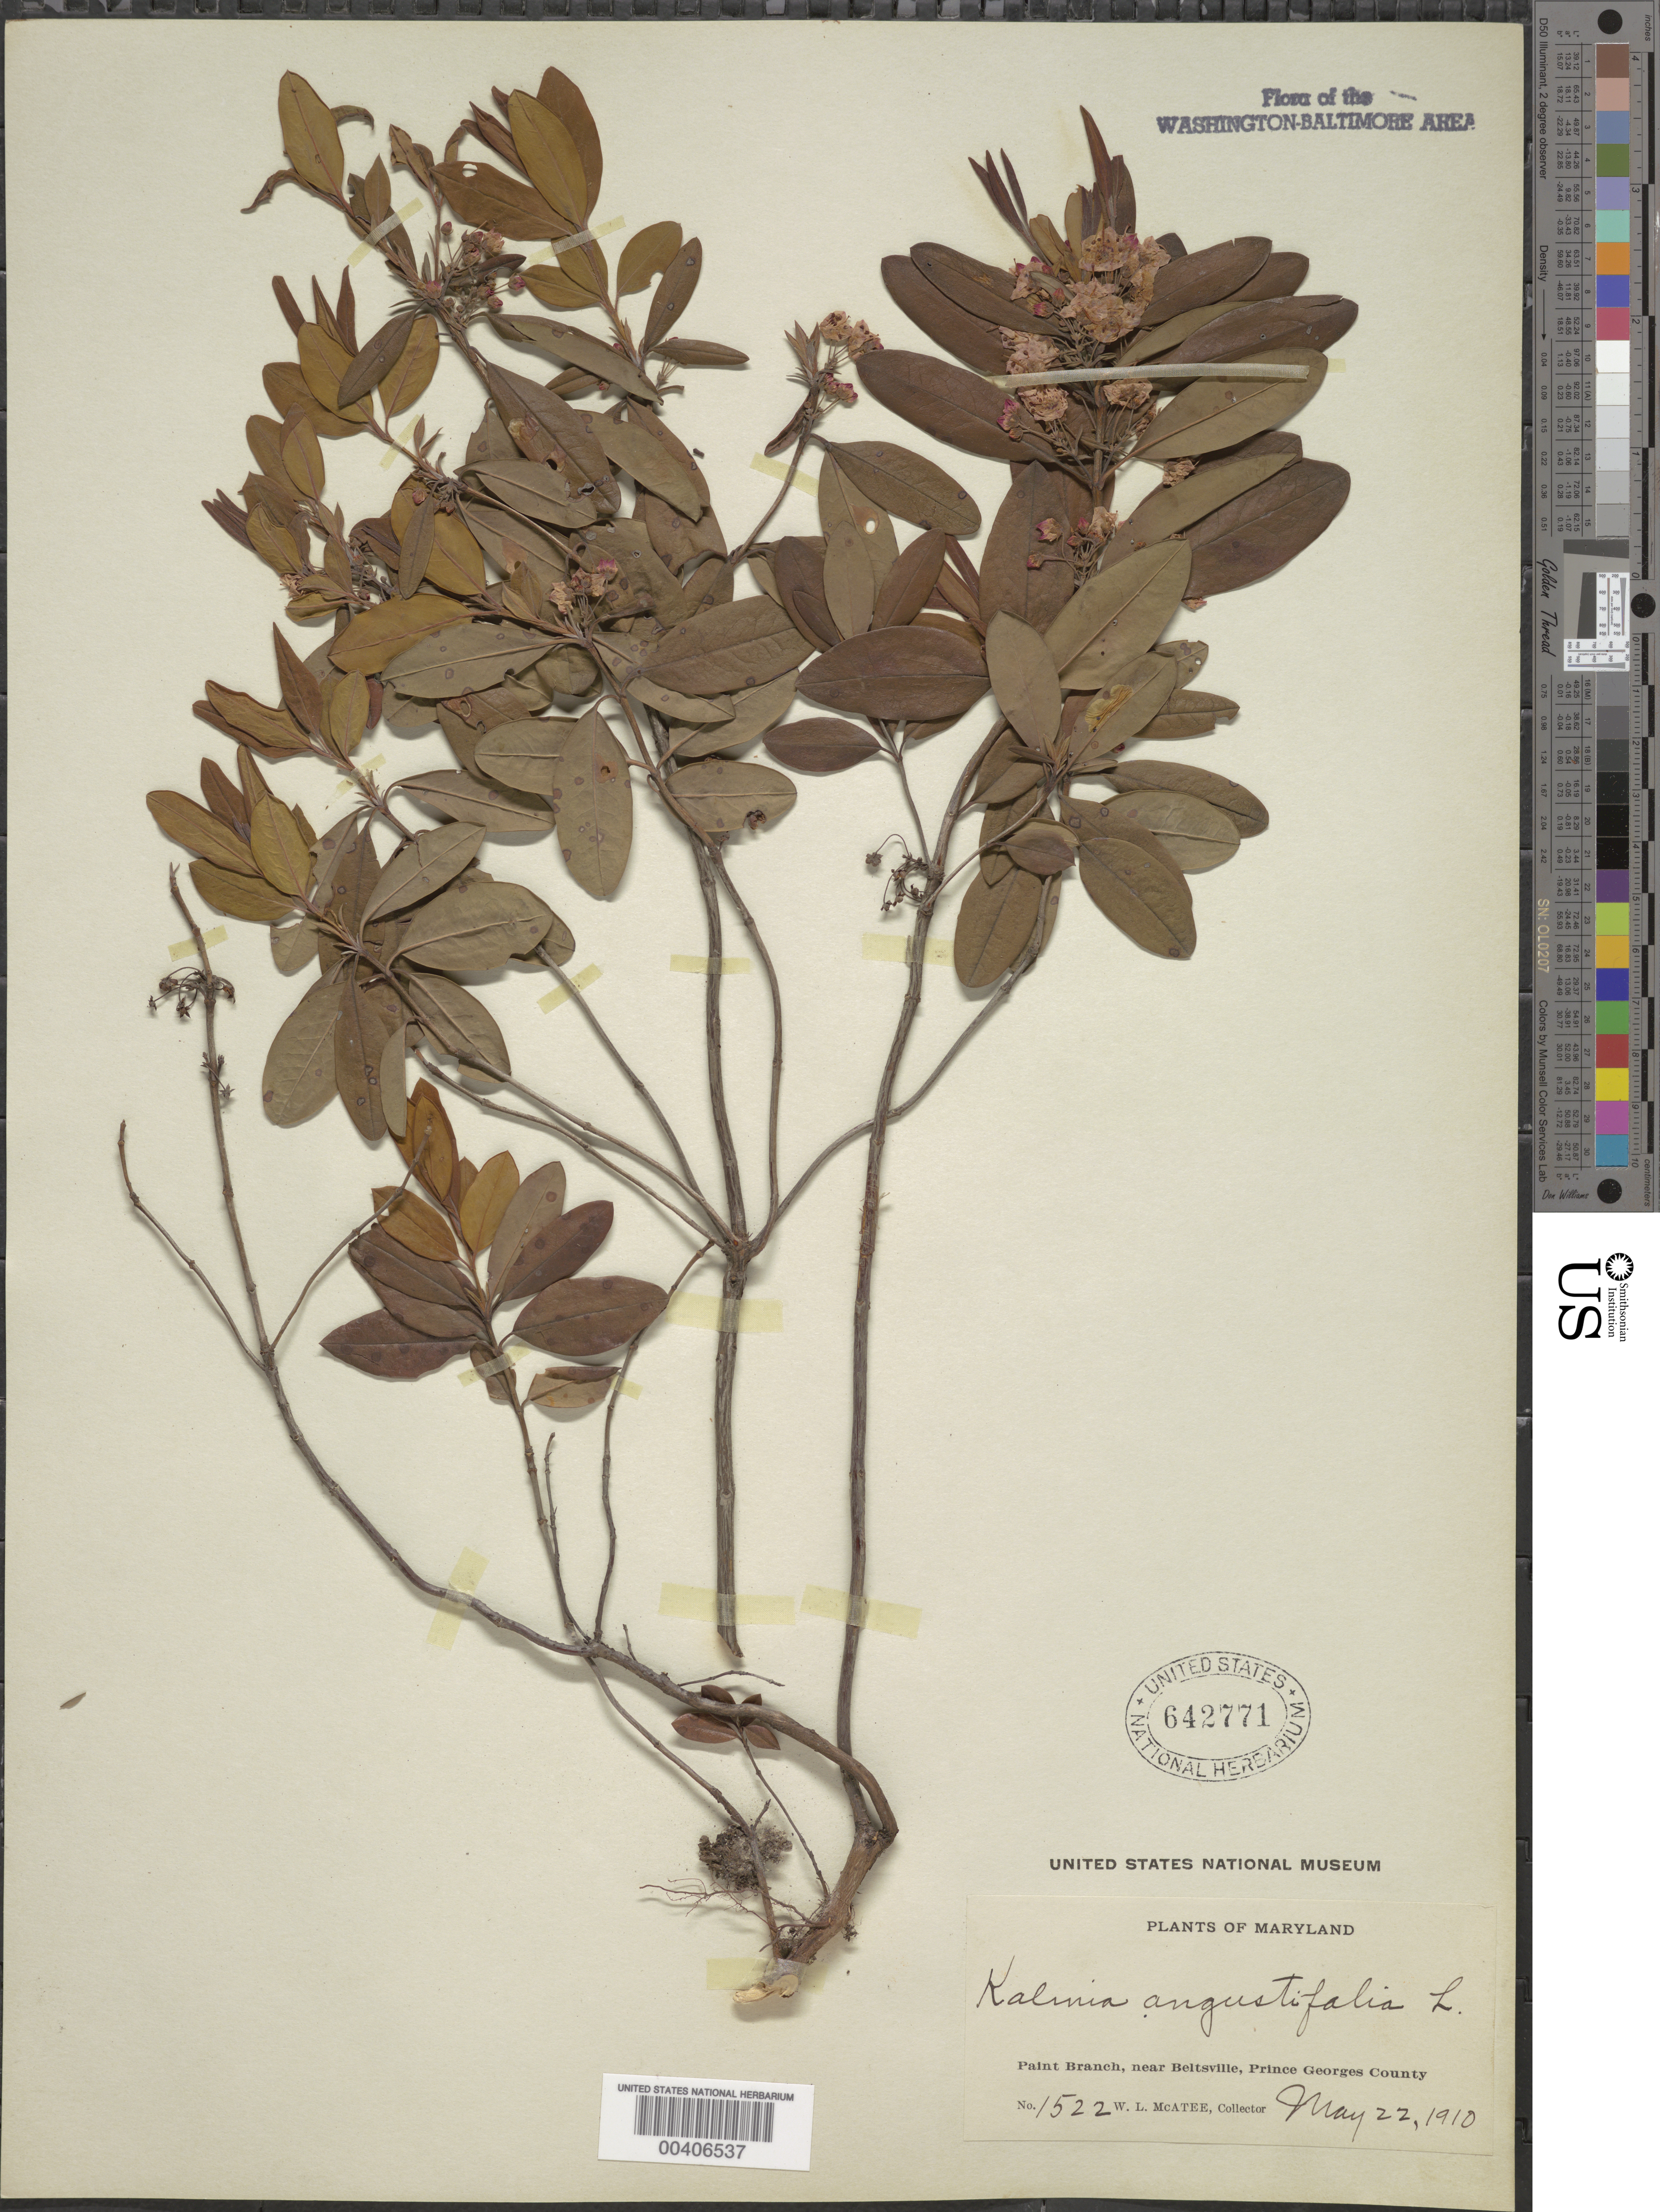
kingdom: Plantae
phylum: Tracheophyta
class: Magnoliopsida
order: Ericales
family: Ericaceae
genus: Kalmia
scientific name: Kalmia angustifolia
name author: L.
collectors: W. McAtee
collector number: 1522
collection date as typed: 22 May 1910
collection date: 1910-05-22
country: United States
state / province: Maryland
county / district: Prince George's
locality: Piney Branch near Beltsville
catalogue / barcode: US 642771